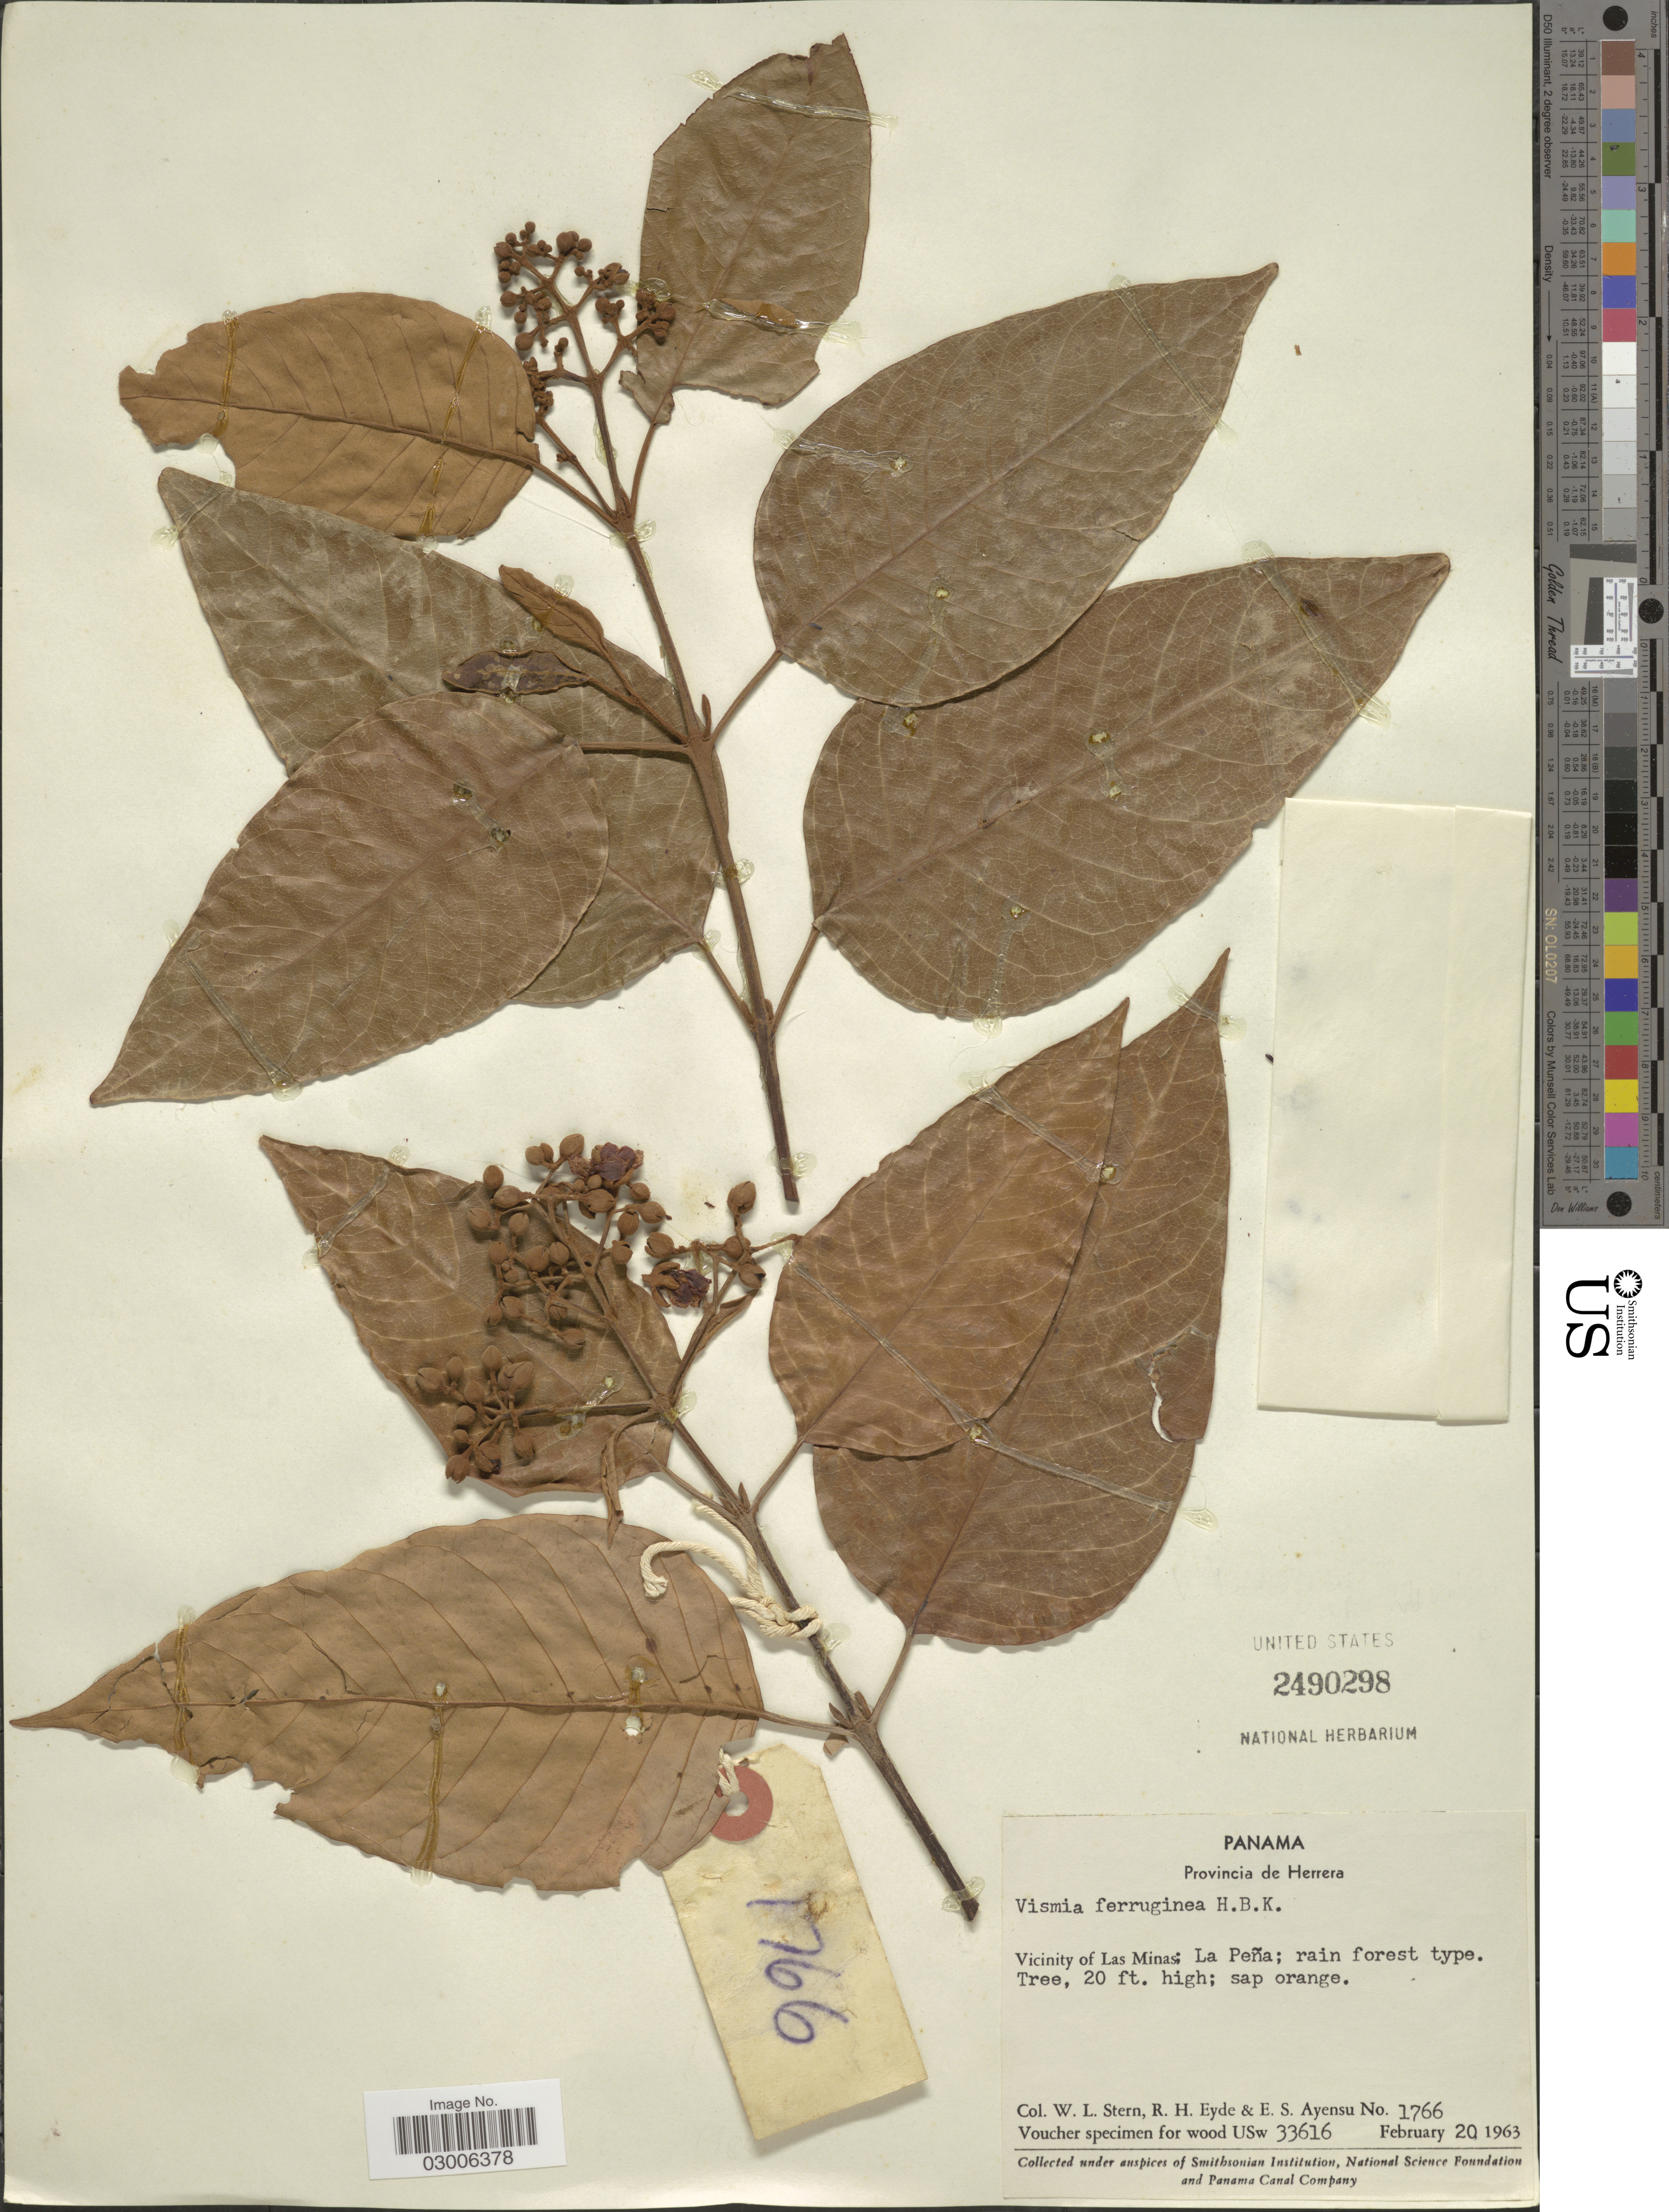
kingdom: Plantae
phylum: Tracheophyta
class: Magnoliopsida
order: Malpighiales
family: Hypericaceae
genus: Vismia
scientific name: Vismia sp.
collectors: W. L. Stern, R. H. Eyde & E. S. Ayensu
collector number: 1766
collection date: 1963-02-20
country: Panama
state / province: Herrera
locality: Vicinity of Las Minas; La Peña.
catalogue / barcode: US 2490298